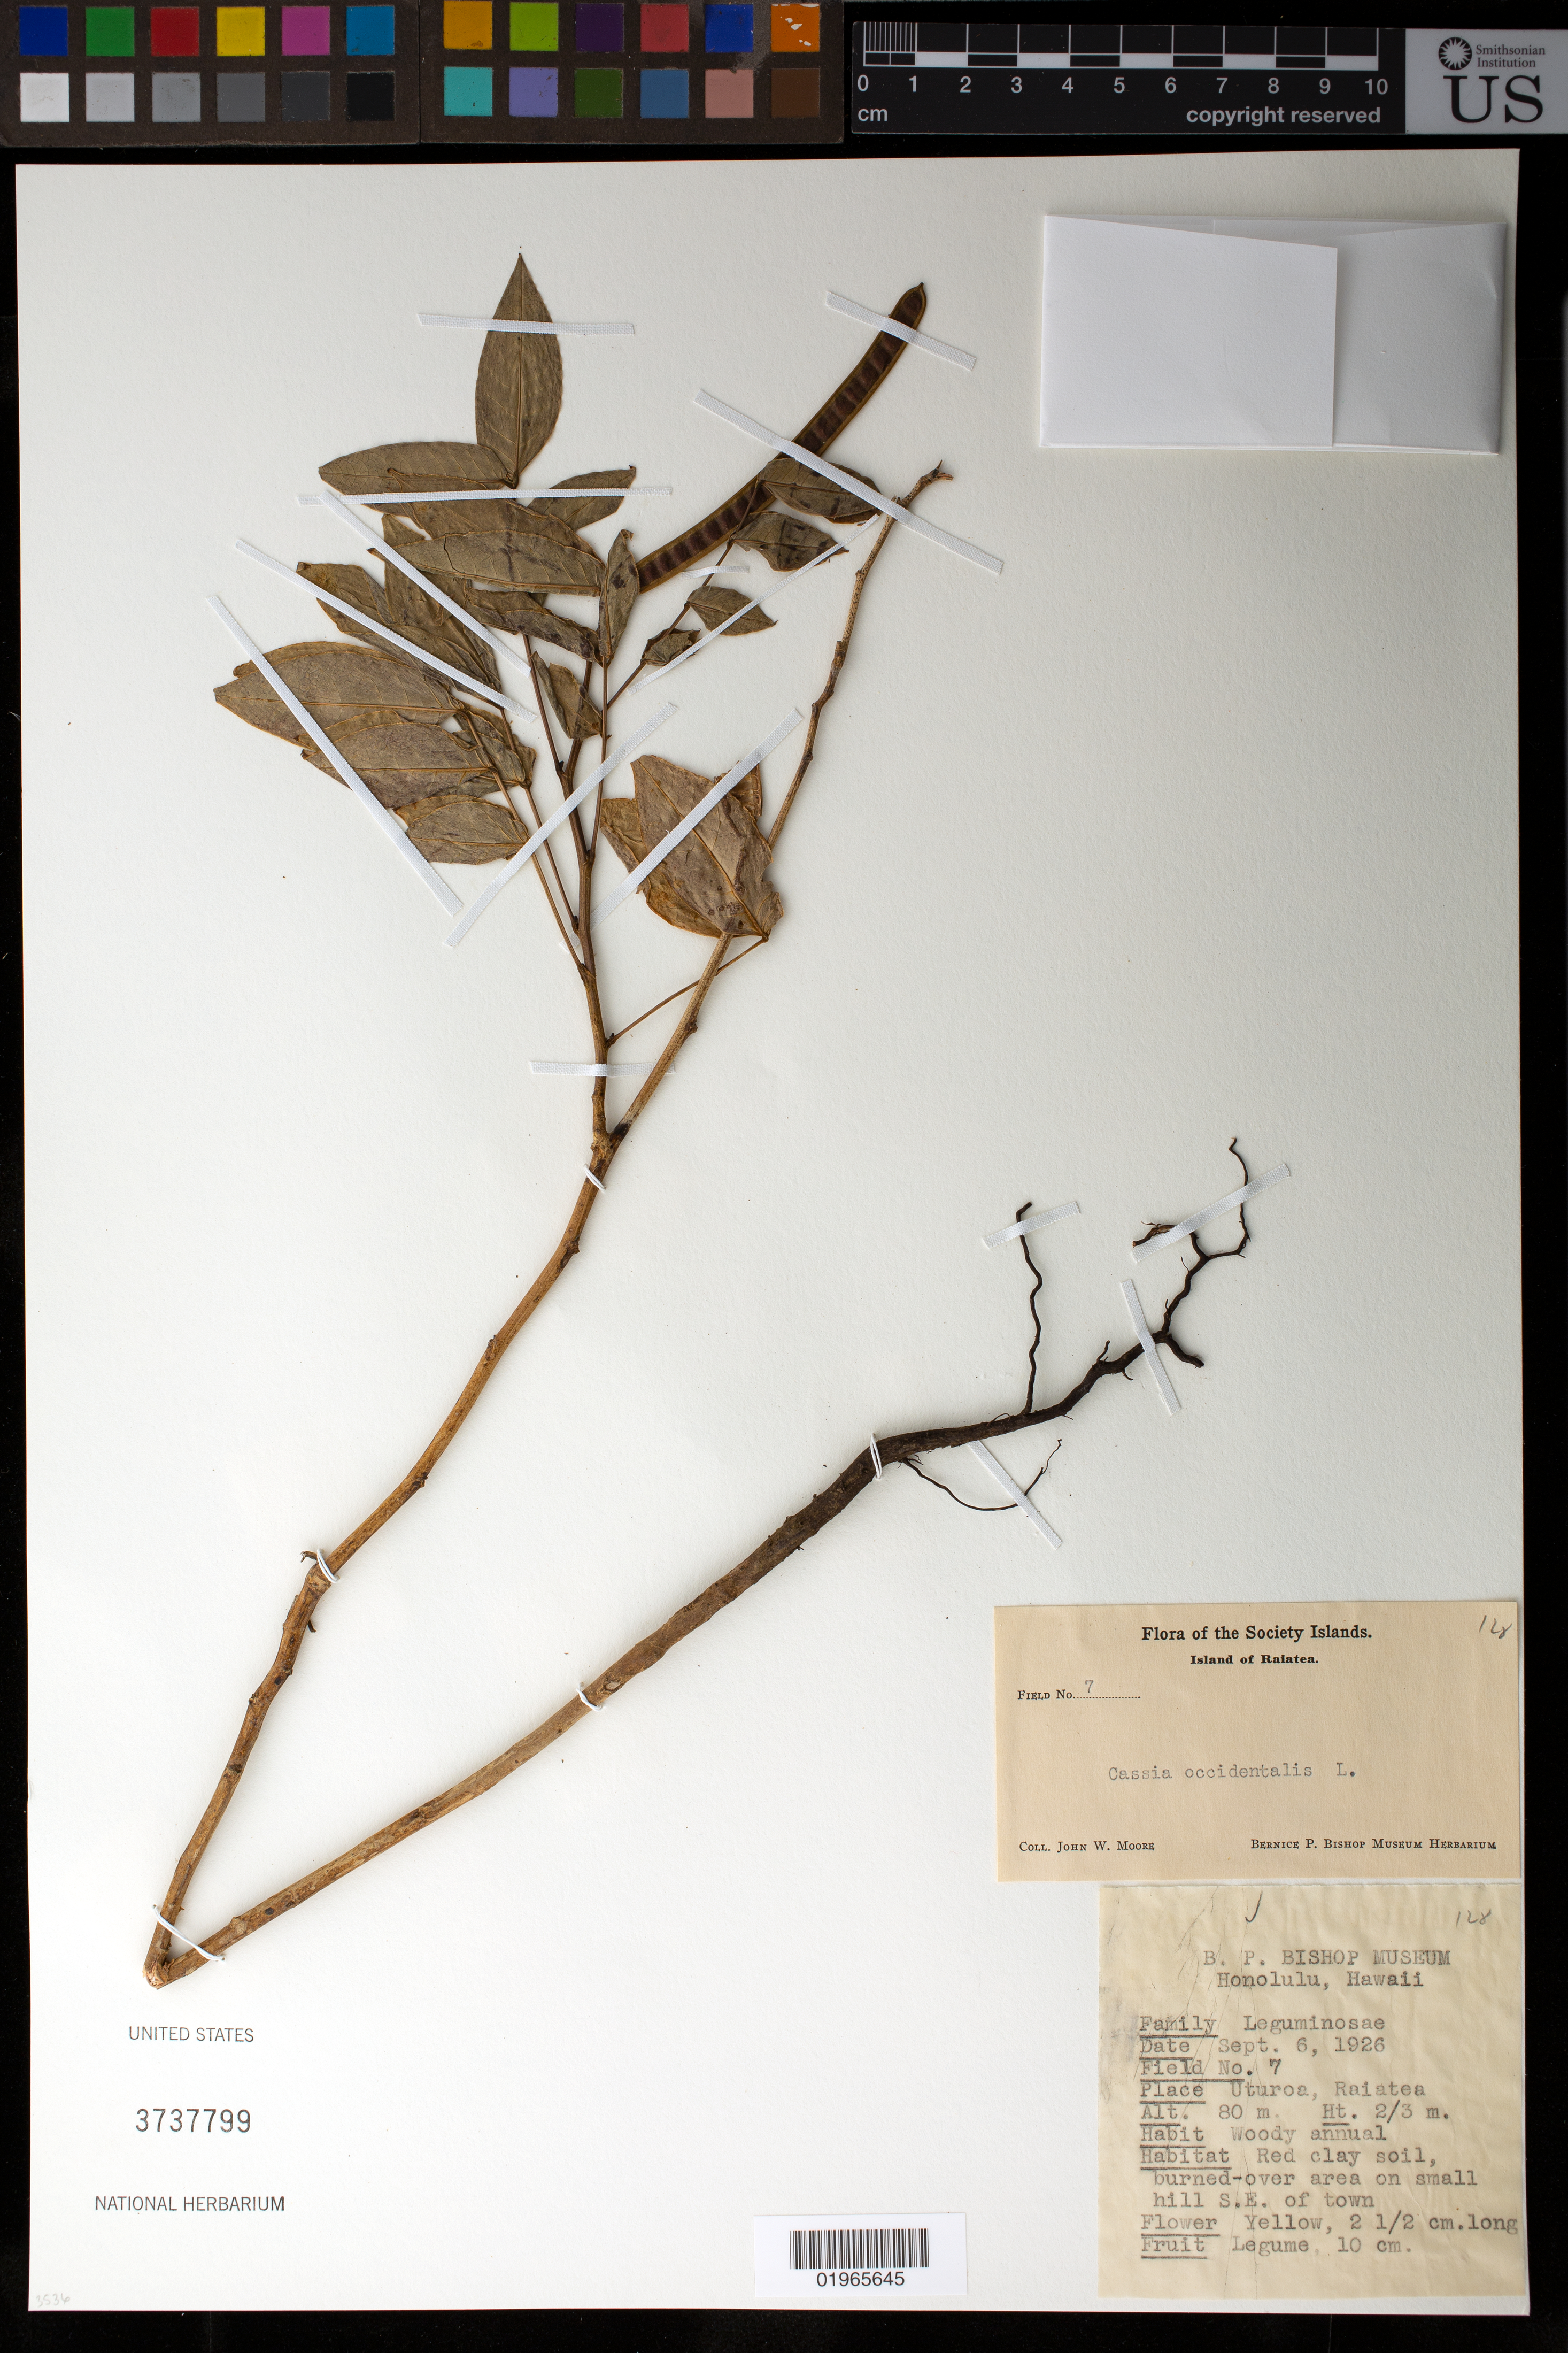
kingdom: Plantae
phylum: Tracheophyta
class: Magnoliopsida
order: Fabales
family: Fabaceae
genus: Senna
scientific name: Senna occidentalis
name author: (L.) Link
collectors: J. Moore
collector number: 7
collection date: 1926-09-06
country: French Polynesia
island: Raiatea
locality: Uturoa, small hill SE of town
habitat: Burned area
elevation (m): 80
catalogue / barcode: US 3737799